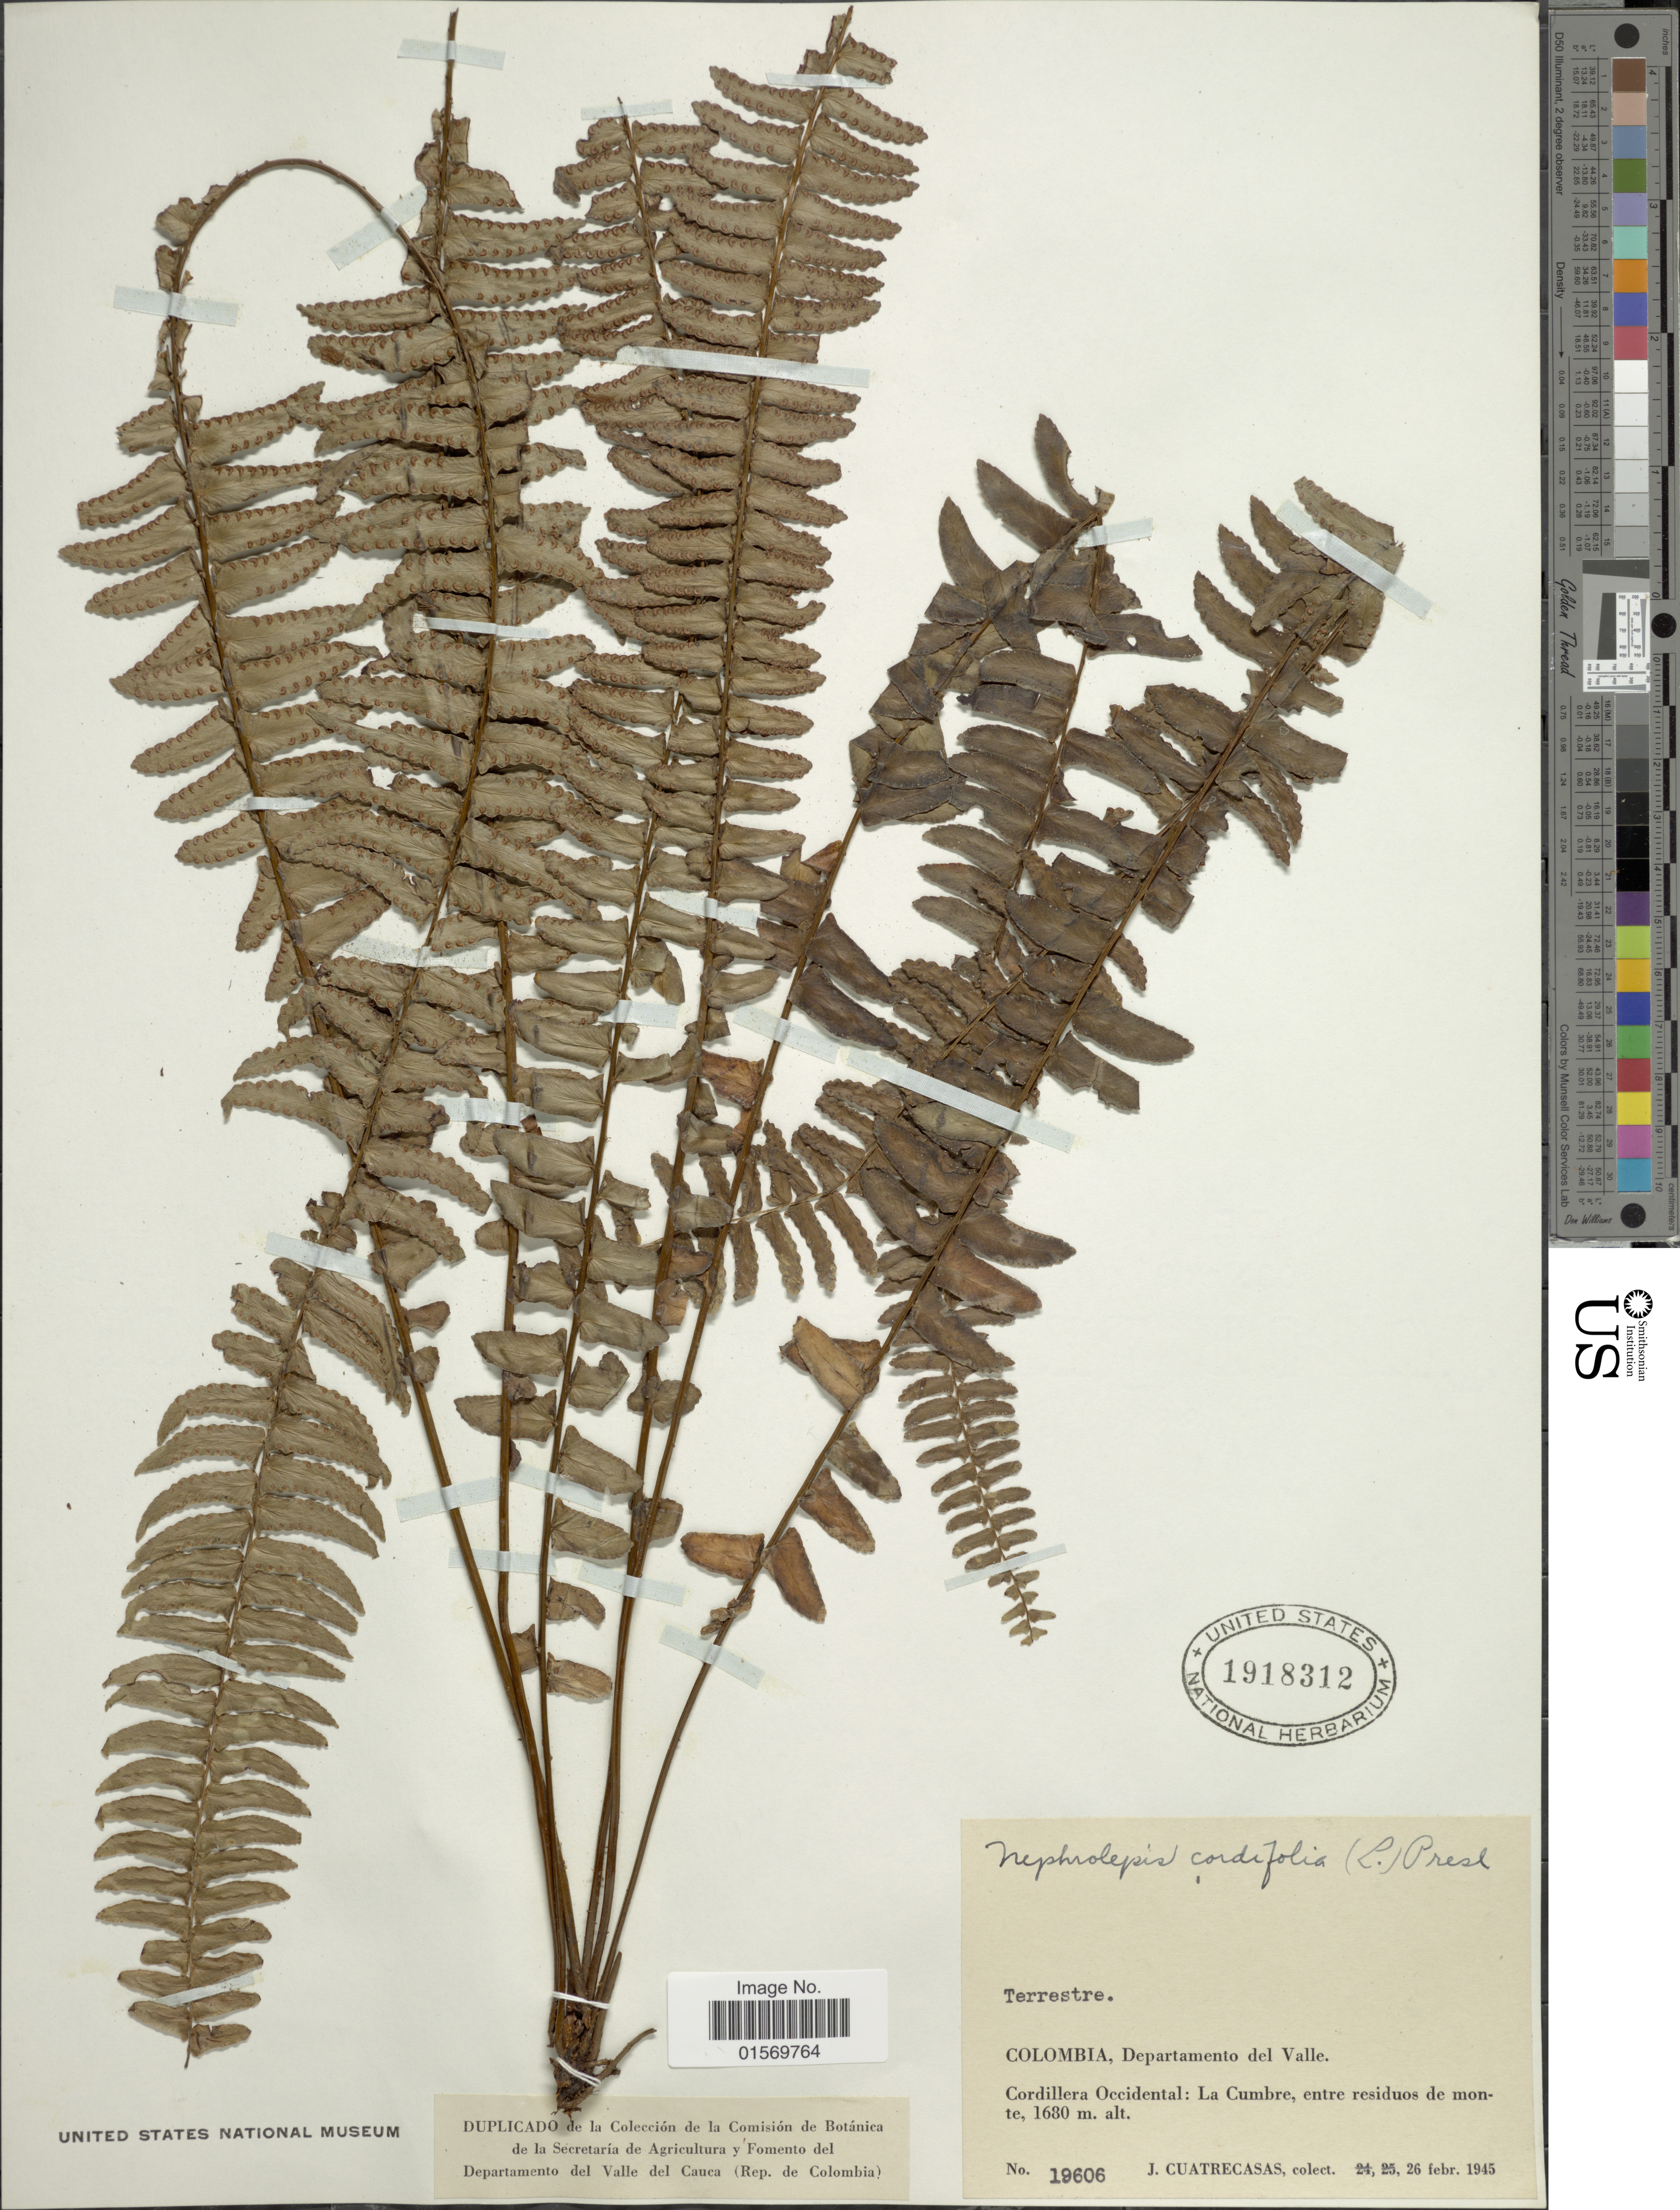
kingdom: Plantae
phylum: Tracheophyta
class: Polypodiopsida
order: Polypodiales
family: Nephrolepidaceae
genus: Nephrolepis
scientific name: Nephrolepis cordifolia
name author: (L.) C. Presl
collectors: J. Cuatrecasas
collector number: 19606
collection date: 1945-02-26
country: Colombia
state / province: Valle del Cauca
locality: Cordillera Occidental: La Cumbre, entre residuos de monte.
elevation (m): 1680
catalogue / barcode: US 1918312